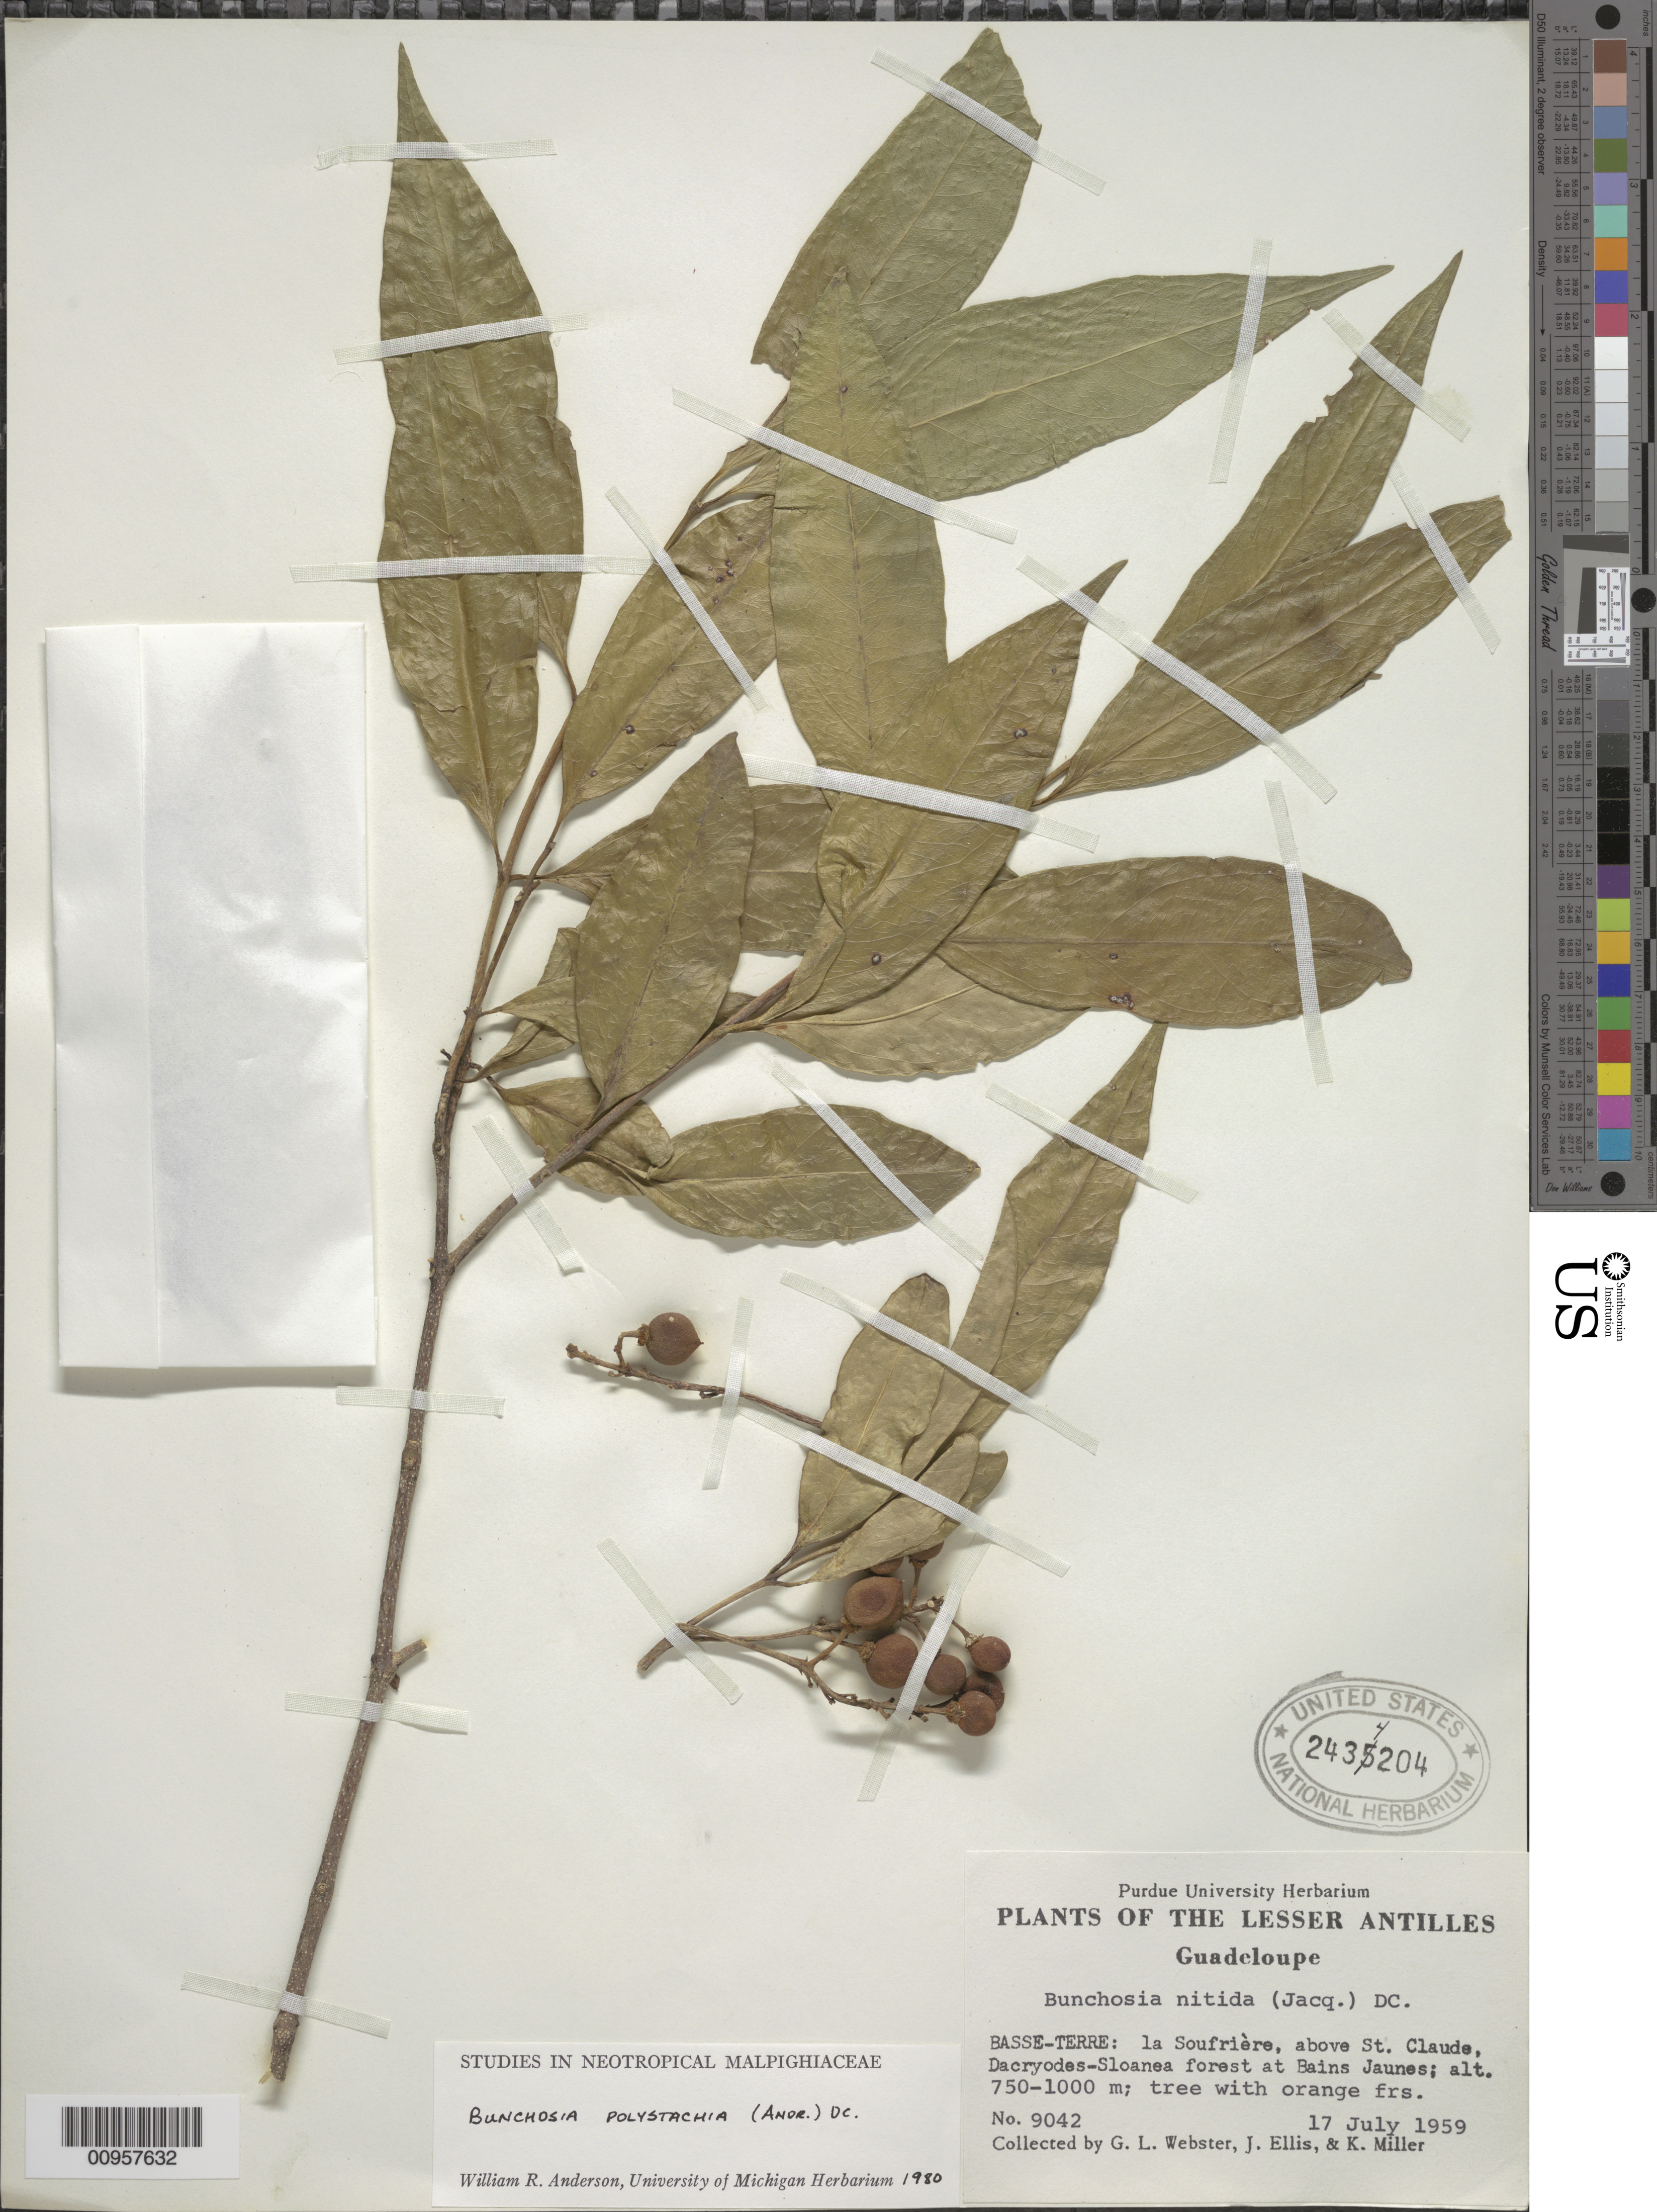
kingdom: Plantae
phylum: Tracheophyta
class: Magnoliopsida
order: Malpighiales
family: Malpighiaceae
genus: Bunchosia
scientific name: Bunchosia polystachya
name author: (Andrews) DC.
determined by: Anderson, W. R., (MICH), University of Michigan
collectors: G. L. Webster, J. Ellis & K. Miller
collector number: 9042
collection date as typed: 17 Jul 1959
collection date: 1959-07-17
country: Guadeloupe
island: Basse Terre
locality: Basse Terre, La Soufrière, above St. Claude, at Bains Jaunes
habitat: Dacryodes-Sloana forest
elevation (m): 750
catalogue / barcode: US 2434204